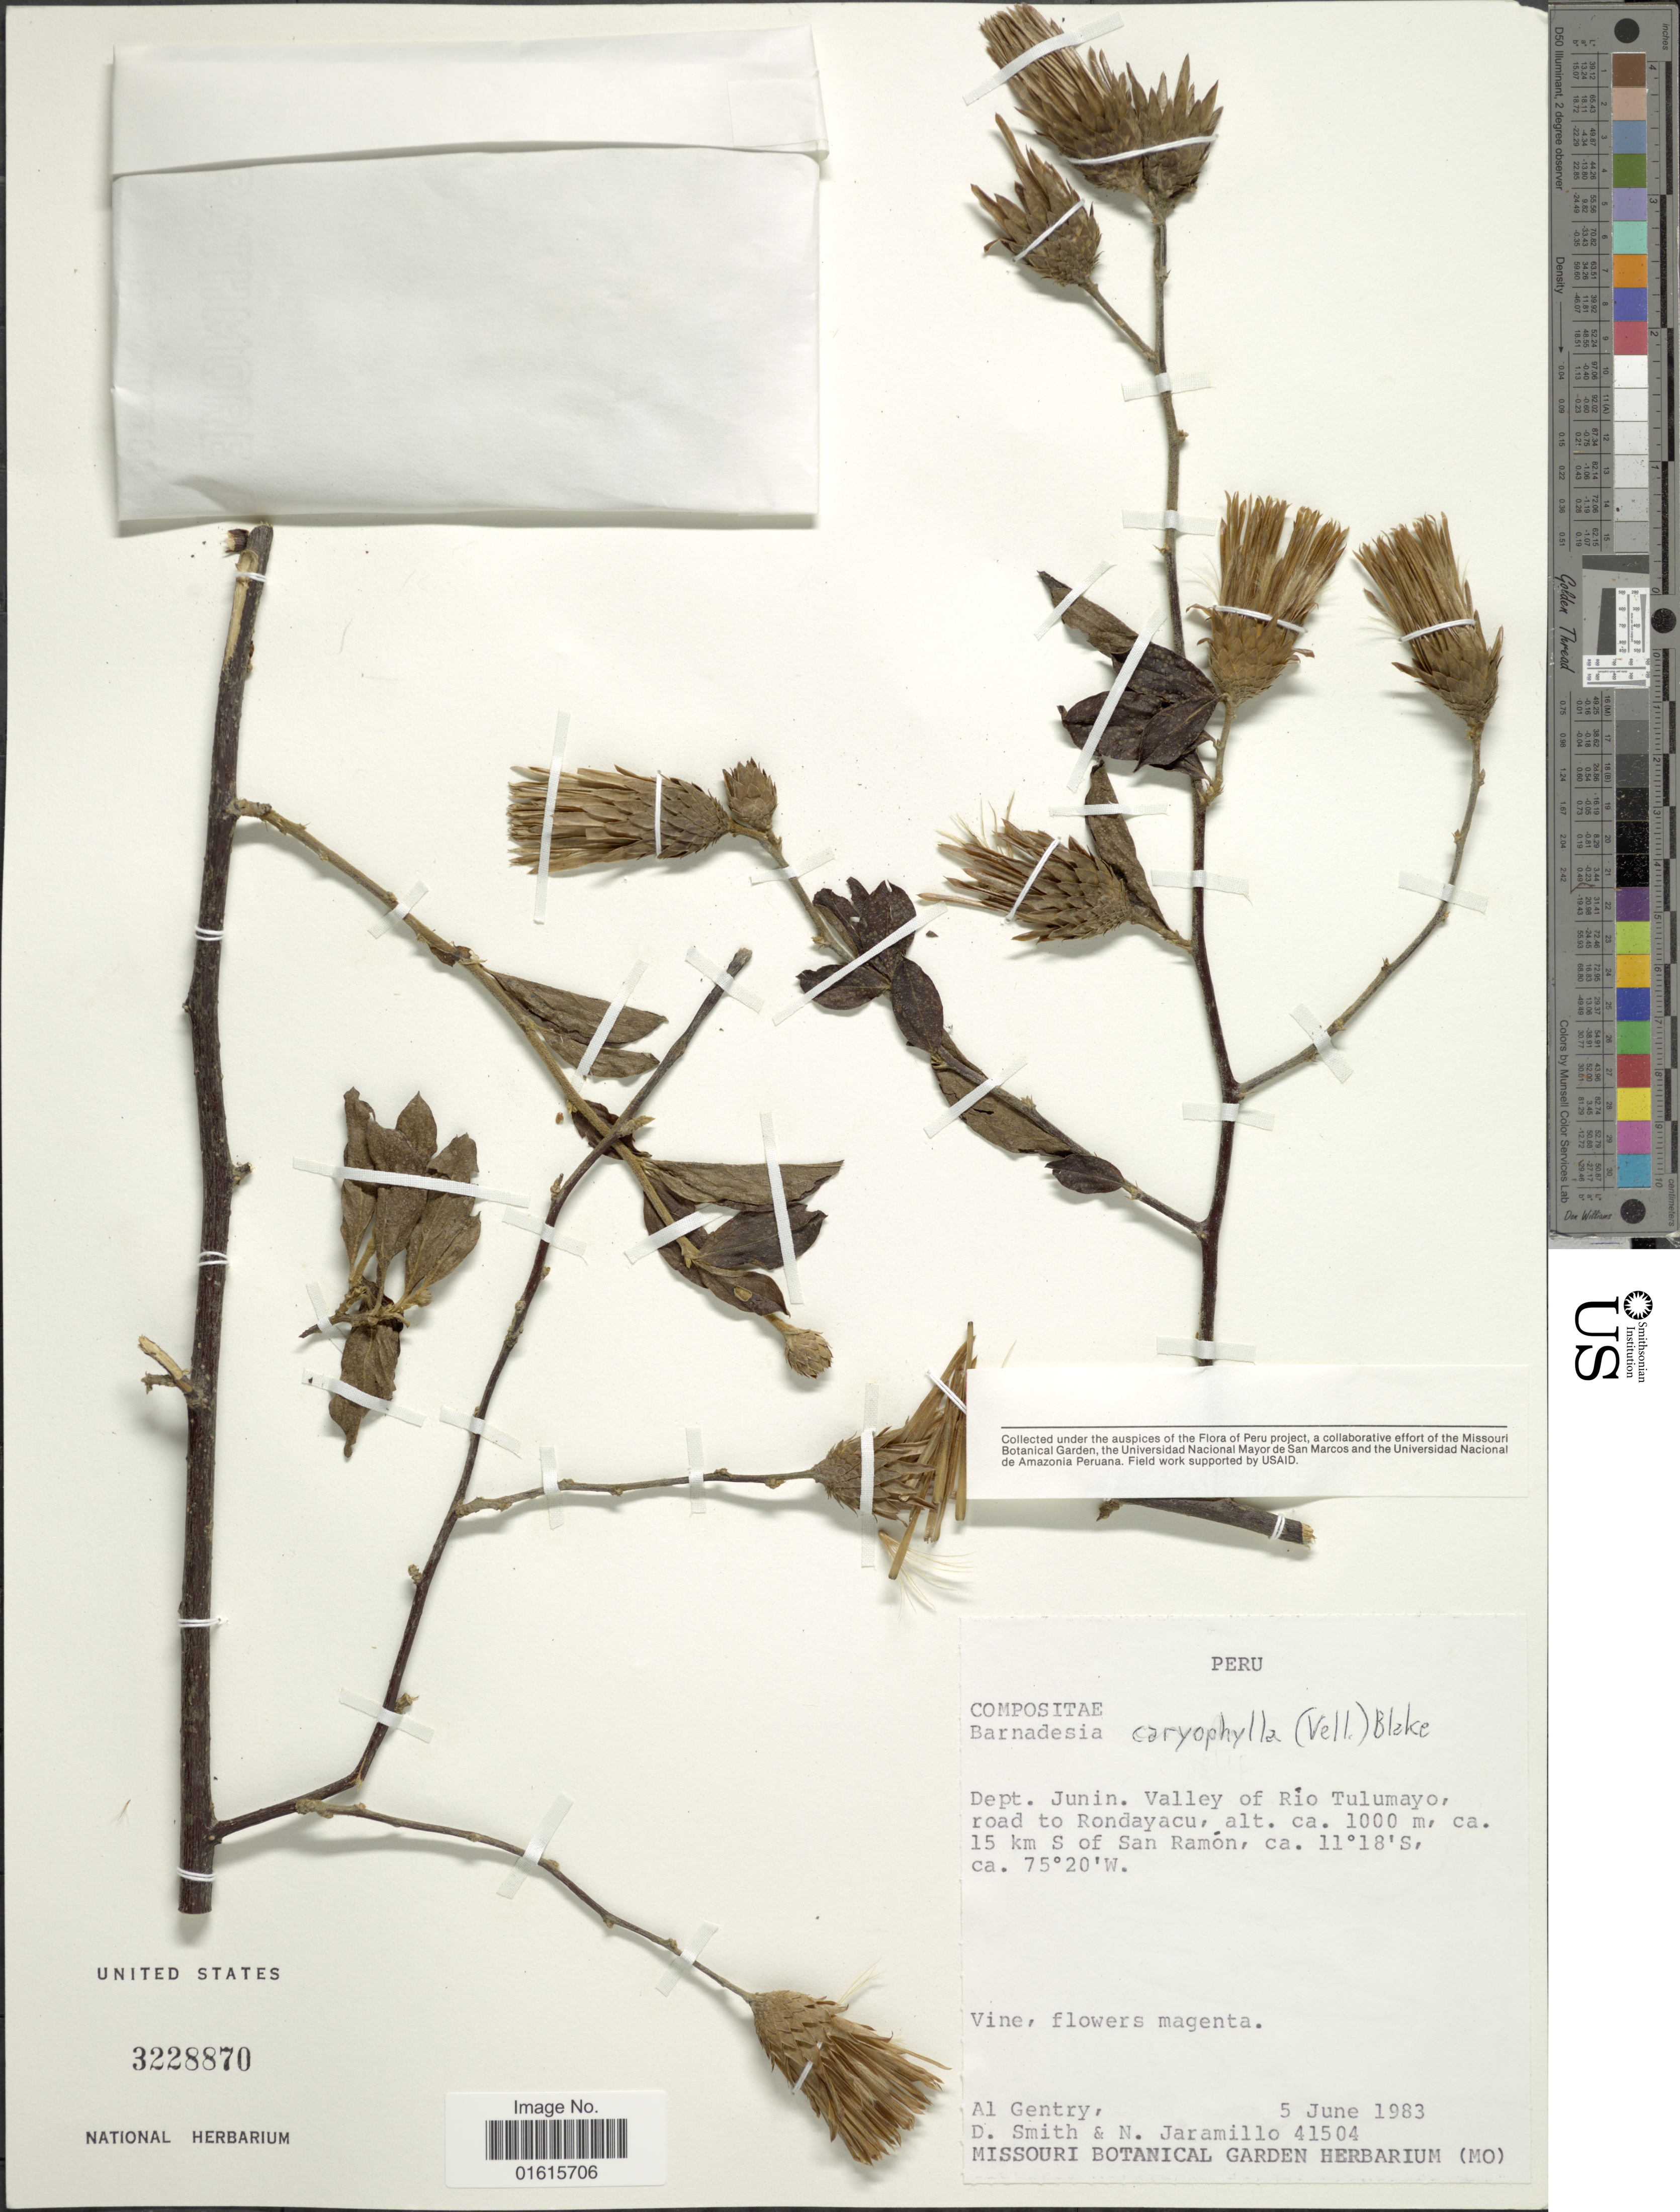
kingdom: Plantae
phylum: Tracheophyta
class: Magnoliopsida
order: Asterales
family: Asteraceae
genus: Barnadesia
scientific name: Barnadesia caryophylla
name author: (Vell.) S.F. Blake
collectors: A. H. Gentry, D. Smith & N. Jaramillo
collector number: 41504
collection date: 1983-06-05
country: Peru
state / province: Junín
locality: Valley of Rio Tulumayo, road to Rondayacu, 15 km S of San Ramon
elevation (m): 1000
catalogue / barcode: US 3228870